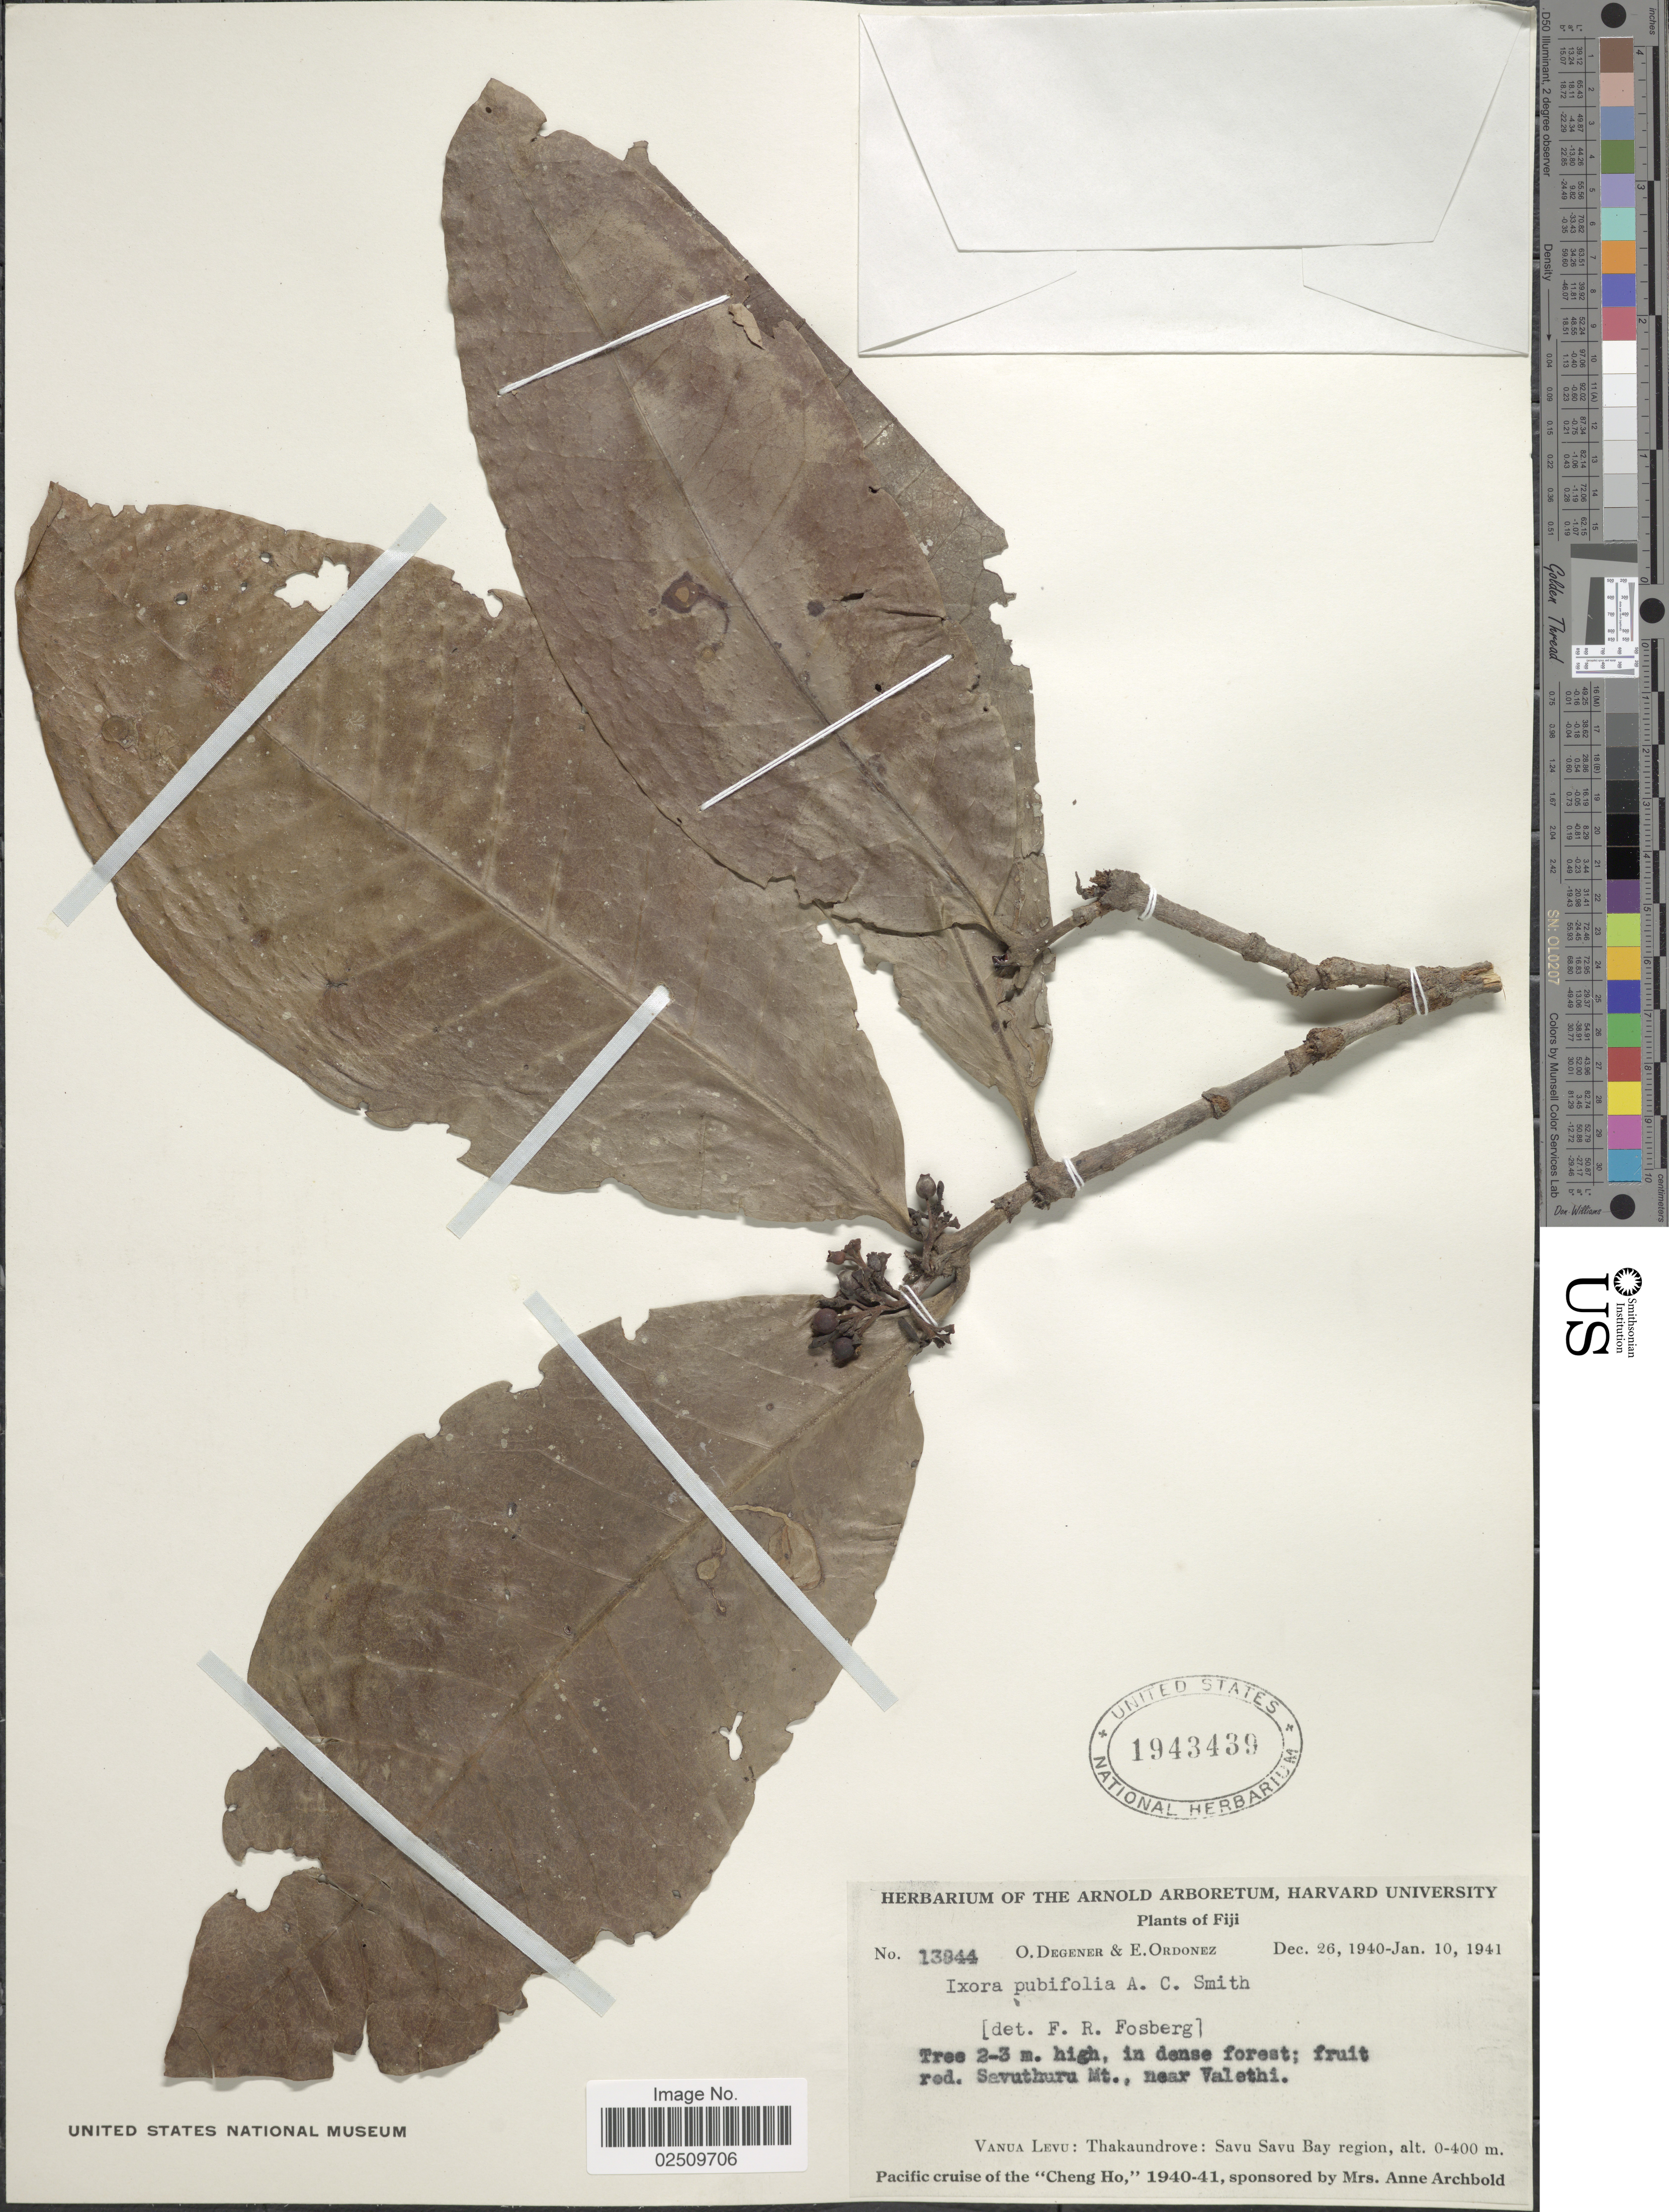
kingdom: Plantae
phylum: Tracheophyta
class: Magnoliopsida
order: Gentianales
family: Rubiaceae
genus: Ixora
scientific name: Ixora pubifolia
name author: A.C. Sm.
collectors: O. Degener & E. Ordonez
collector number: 13844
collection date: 1940-12-26/1941-01-10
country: Fiji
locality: Savuthuru Mt., near Valethi, Vanua Levu: Thakaundrove: Savu Savu Bay region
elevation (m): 0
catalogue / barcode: US 1943439